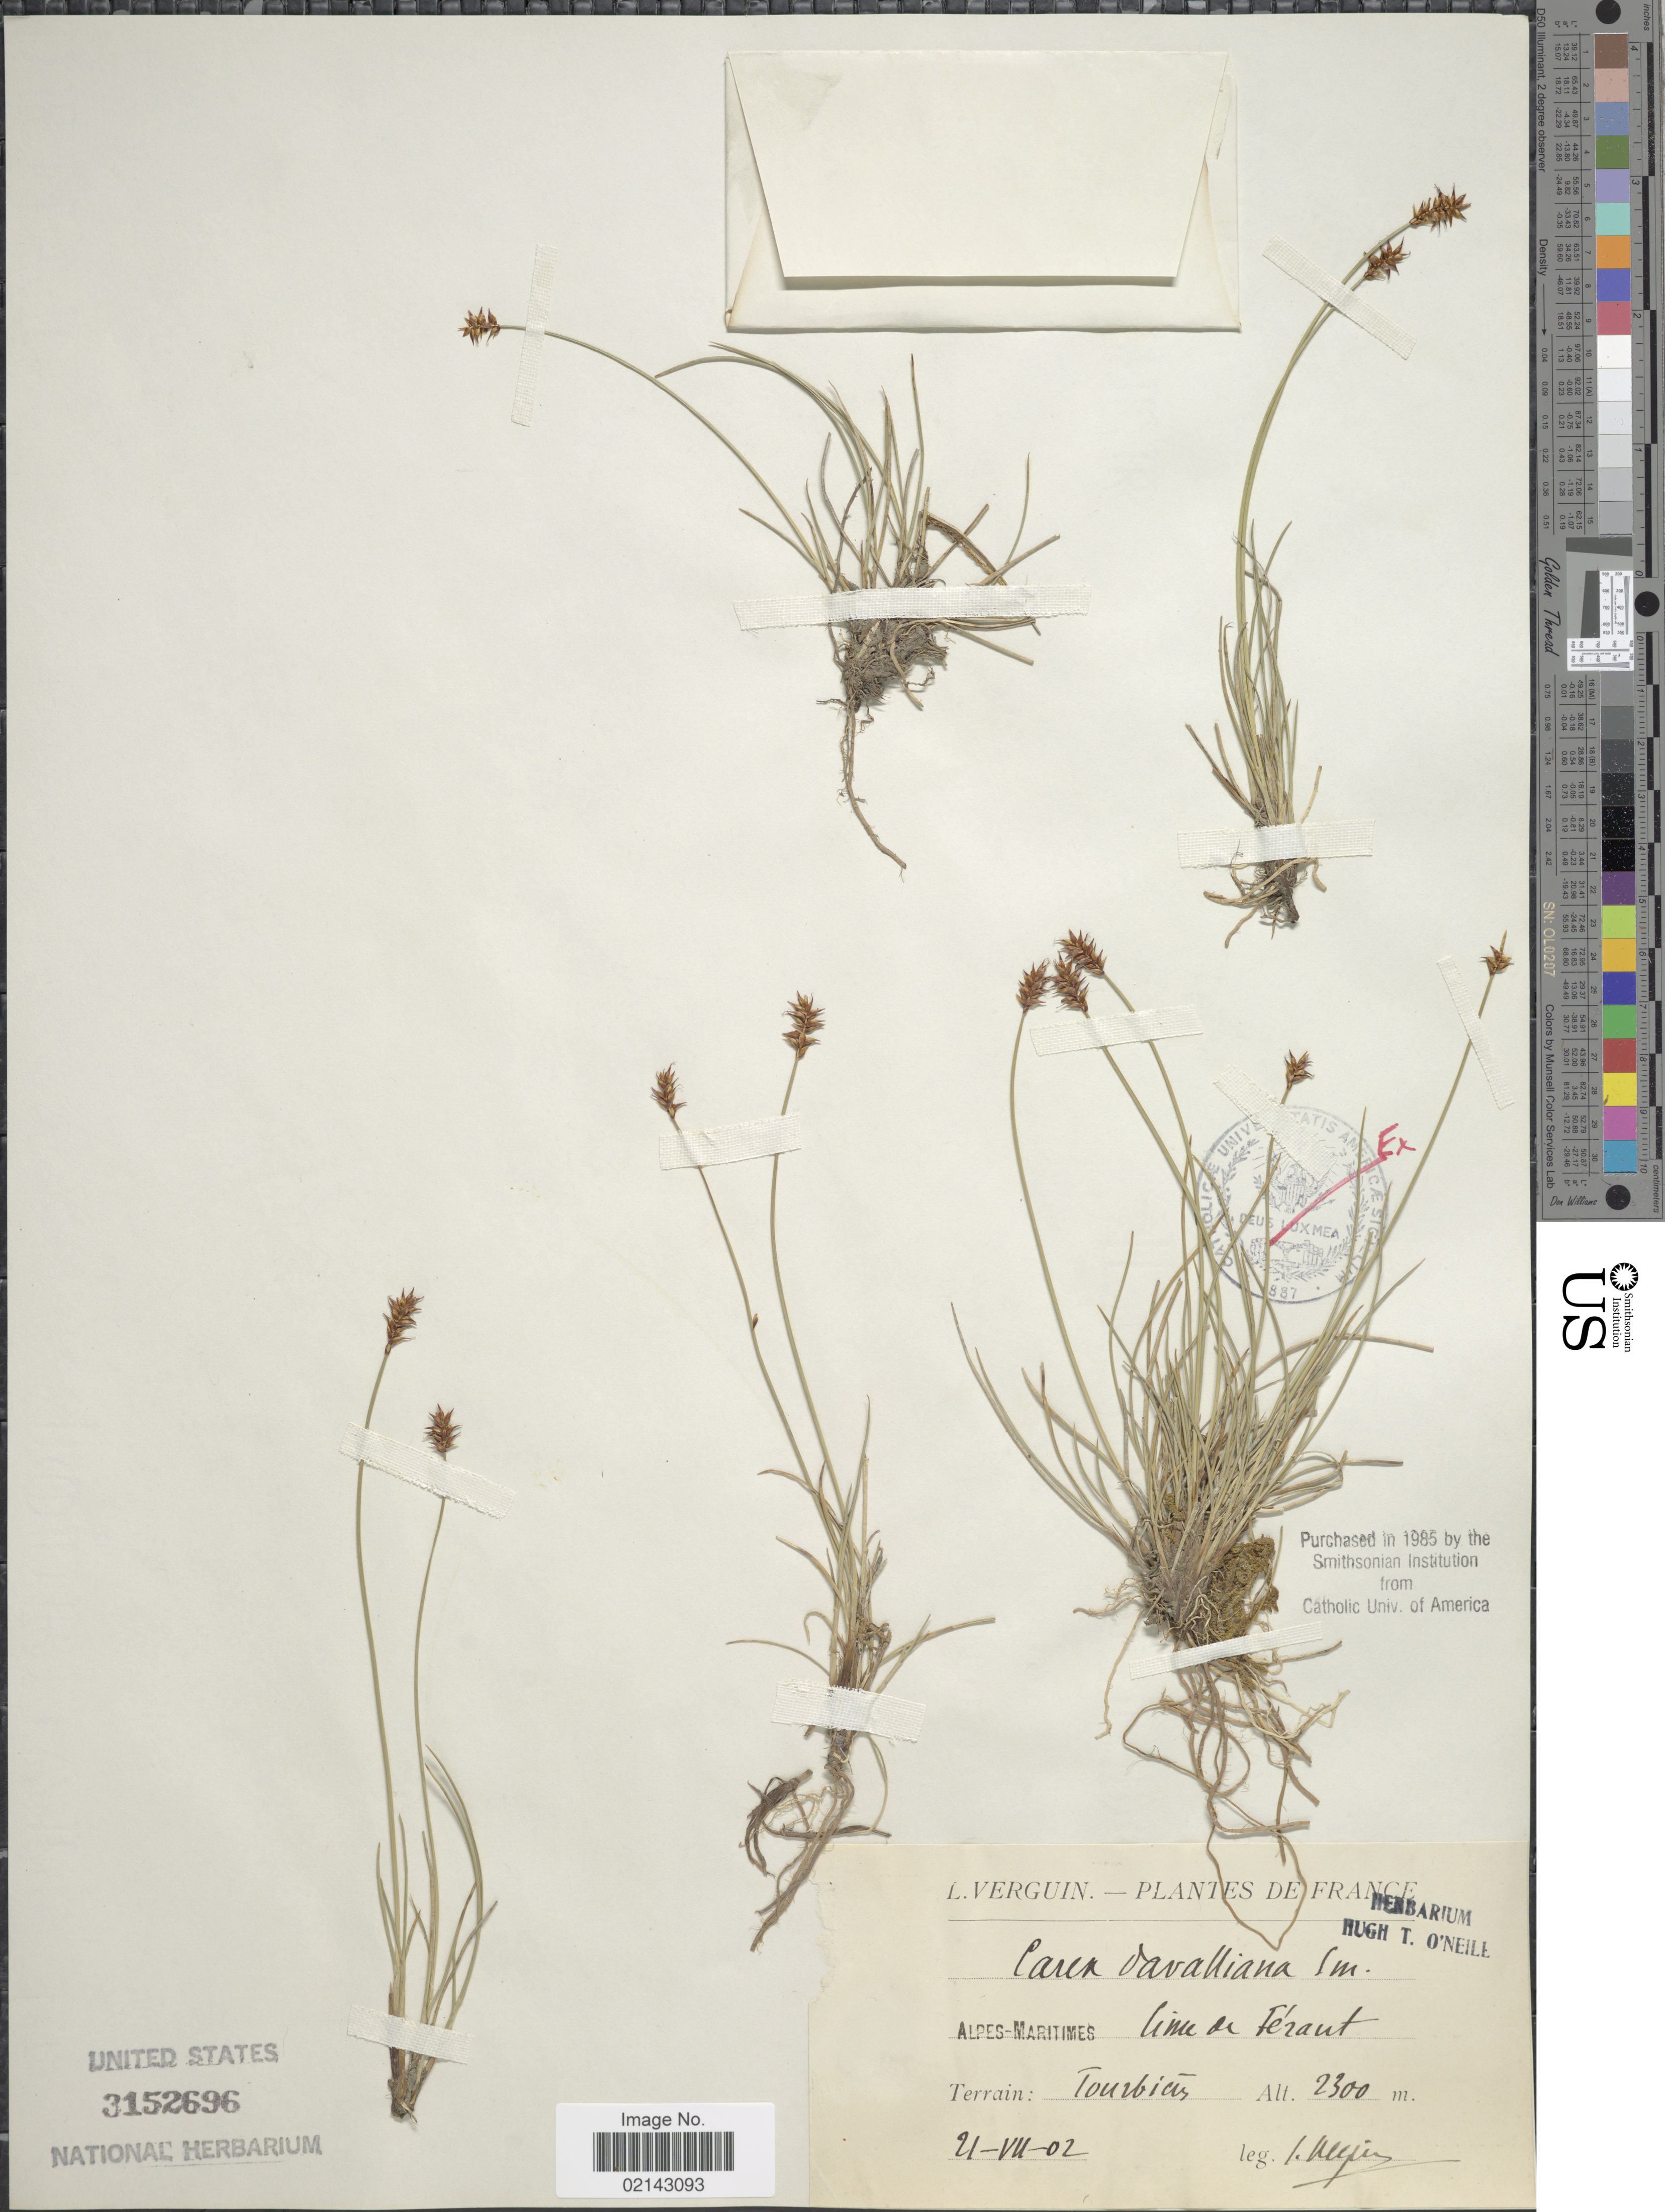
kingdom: Plantae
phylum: Tracheophyta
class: Liliopsida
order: Poales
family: Cyperaceae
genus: Carex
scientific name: Carex davalliana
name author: Sm.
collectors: L. Verguin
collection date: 1902-07-21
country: France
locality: Alpes-Maritimes. Cime de Ferant. Terrain: Tourbieres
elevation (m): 2300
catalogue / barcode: US 3152696